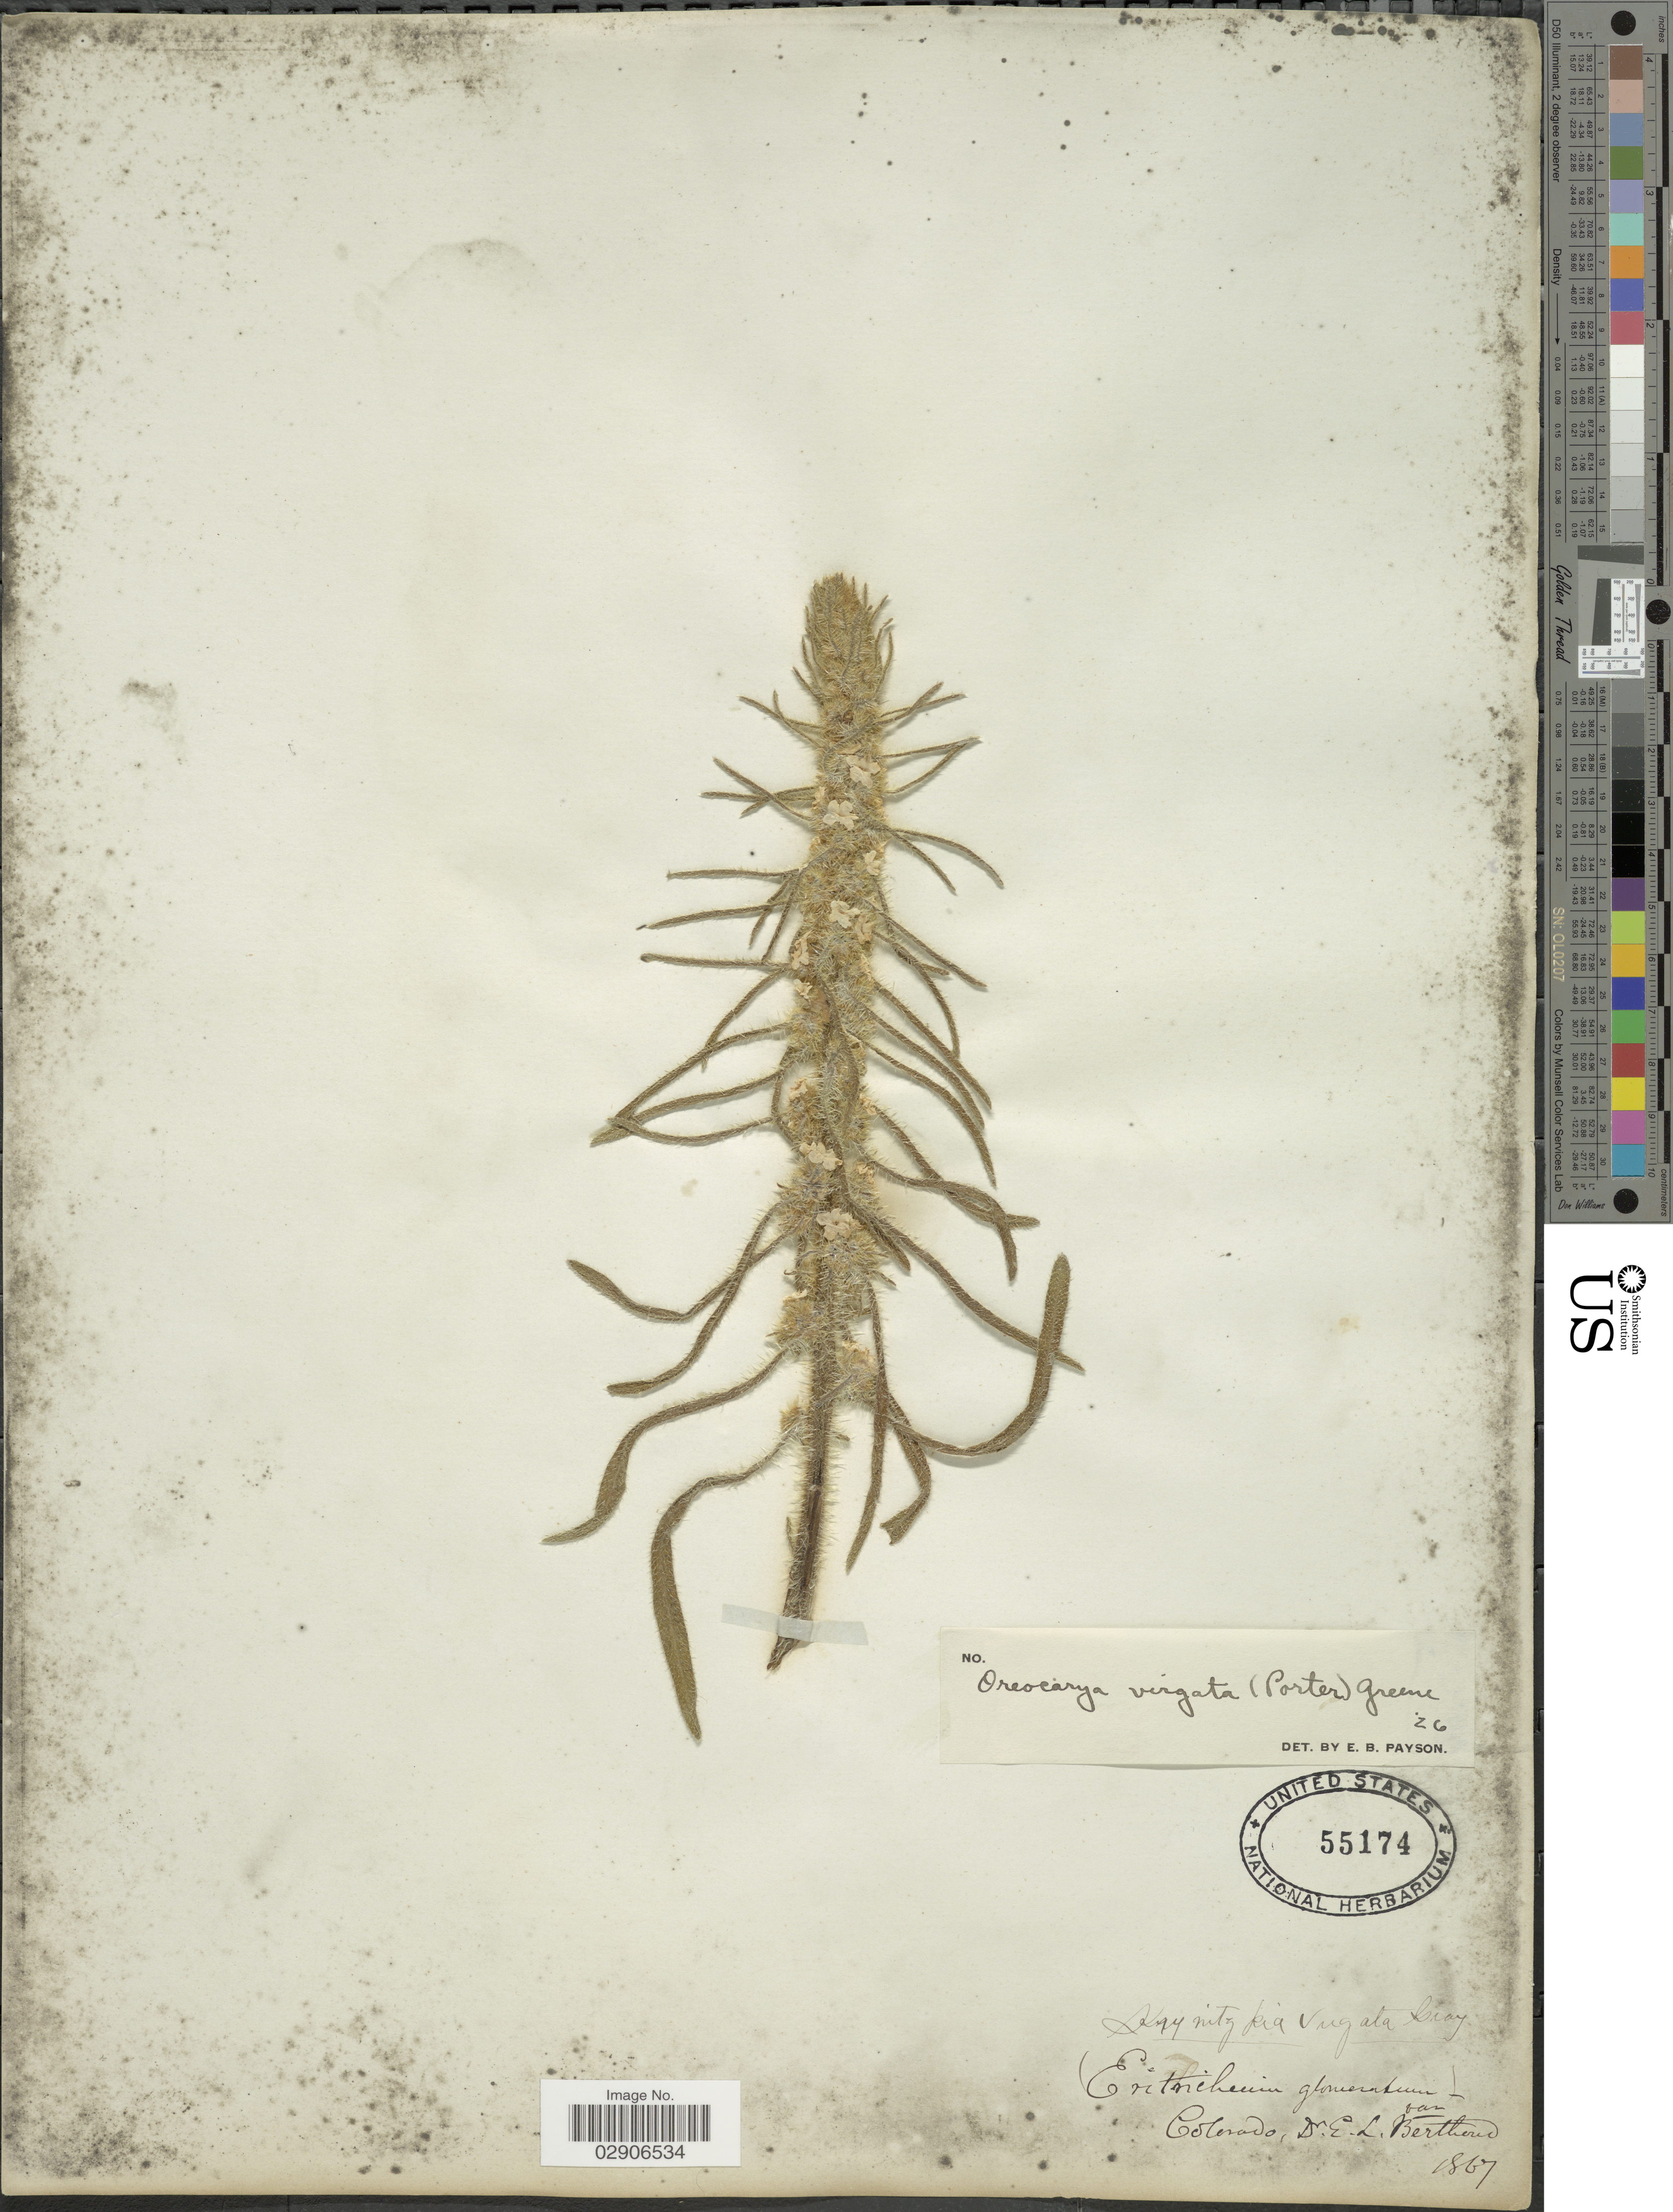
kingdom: Plantae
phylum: Tracheophyta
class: Magnoliopsida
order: Boraginales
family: Boraginaceae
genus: Oreocarya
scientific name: Oreocarya virgata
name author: (Porter) Greene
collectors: E. Berthoud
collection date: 1867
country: United States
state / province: Colorado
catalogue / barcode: US 55174